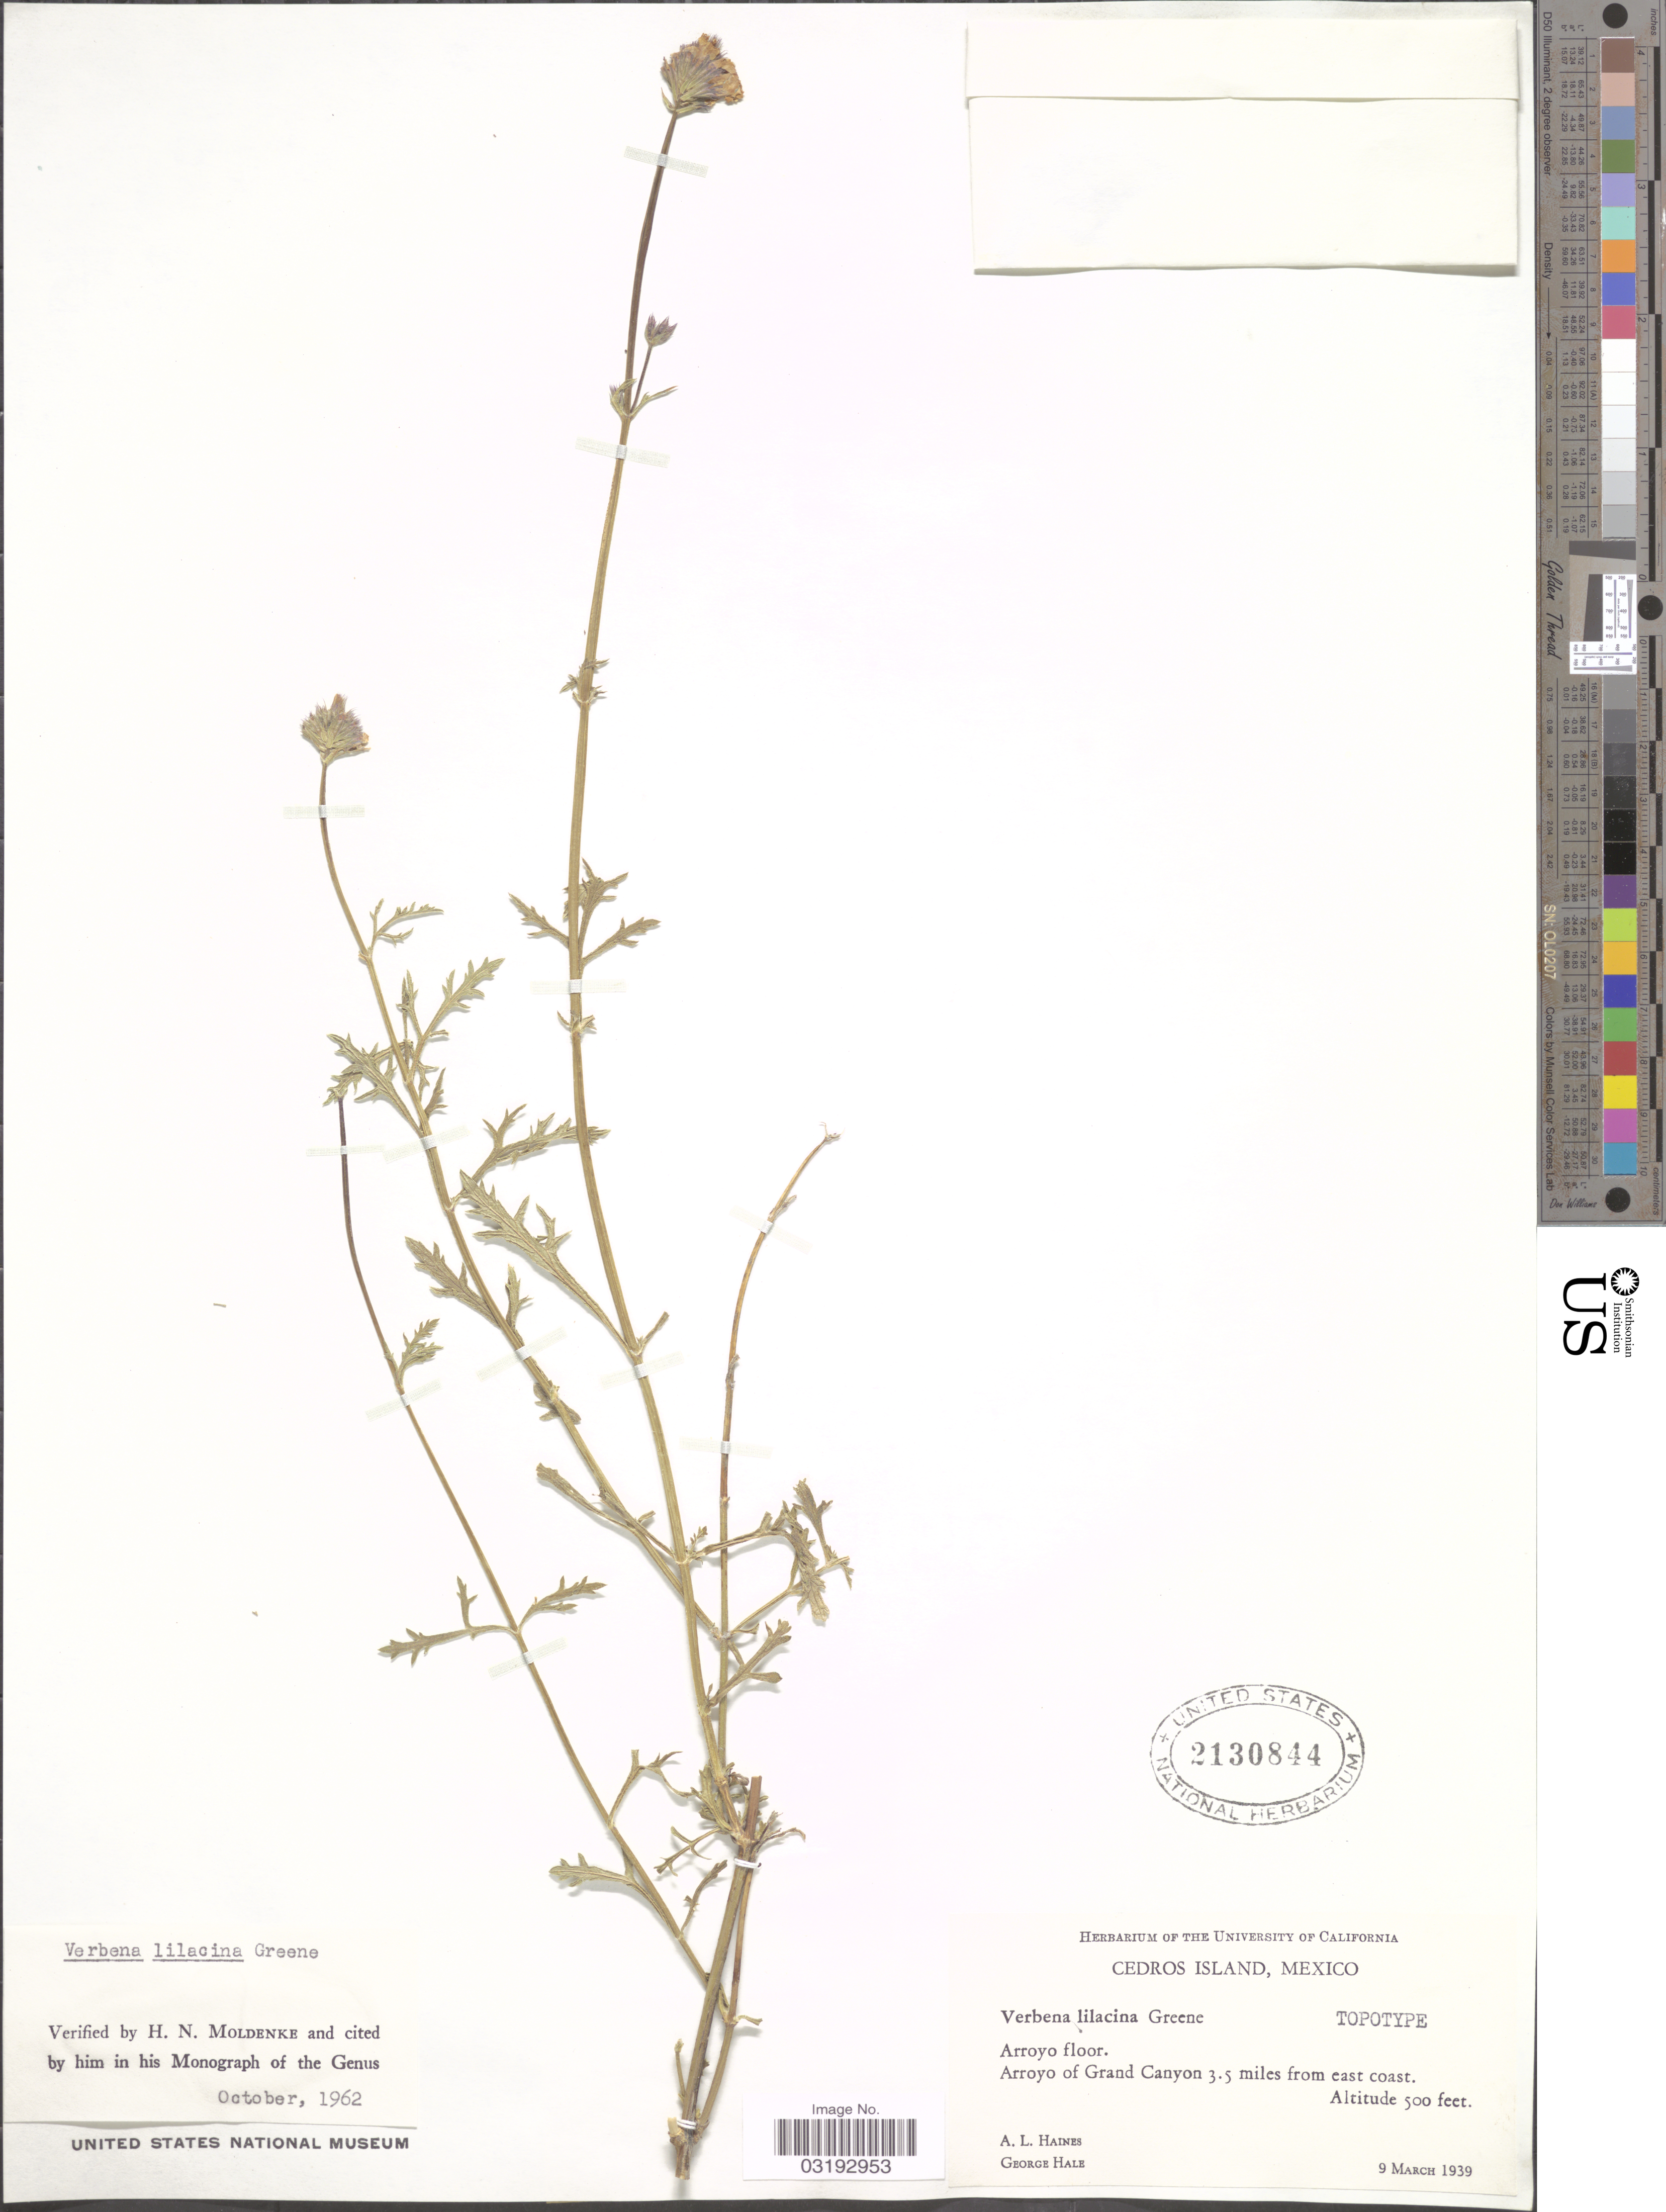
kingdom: Plantae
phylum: Tracheophyta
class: Magnoliopsida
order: Lamiales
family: Verbenaceae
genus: Verbena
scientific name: Verbena lilacina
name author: Greene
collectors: A. L. Haines & G. Hale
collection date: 1939-03-09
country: Mexico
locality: Cedros Island. Arroyo of Grand Canyon 3.5 miles from east coast.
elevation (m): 152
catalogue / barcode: US 2130844